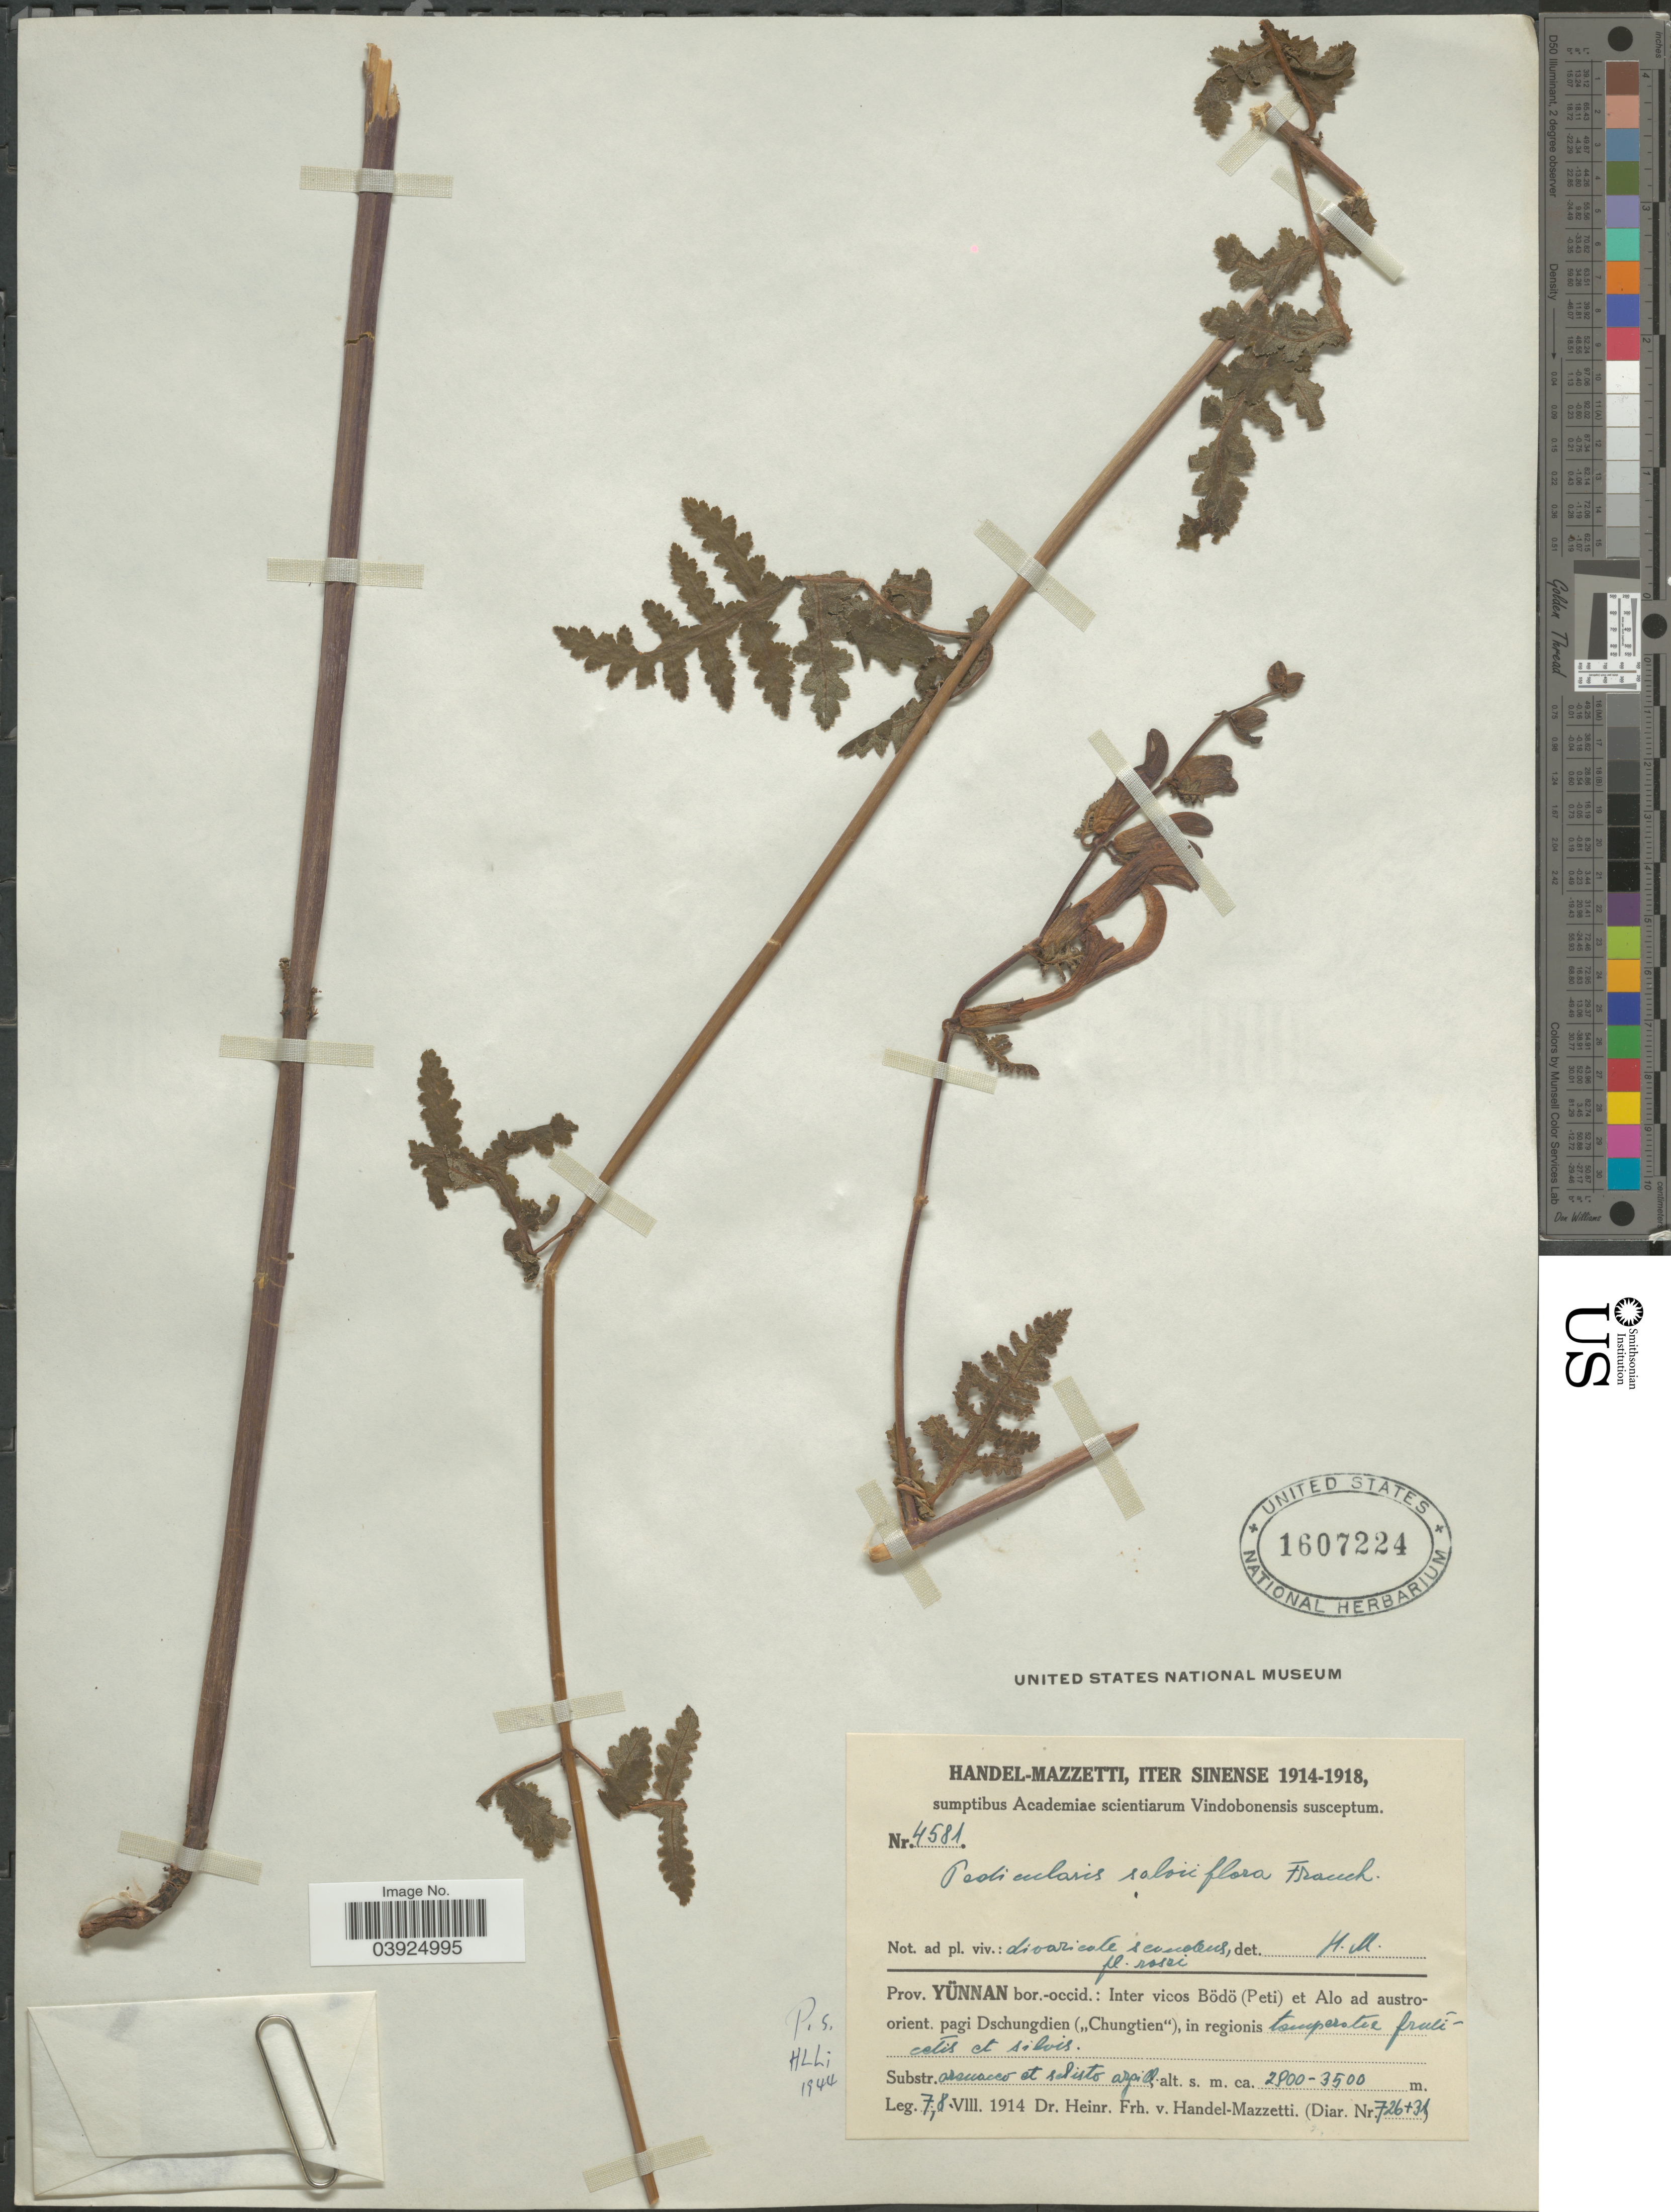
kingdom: Plantae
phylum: Tracheophyta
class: Magnoliopsida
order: Lamiales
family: Orobanchaceae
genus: Pedicularis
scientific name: Pedicularis salviiflora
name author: Franch.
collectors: H. Handel-Mazzetti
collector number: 4581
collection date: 1914-08-07/1914-08-08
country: China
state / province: Yunnan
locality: Prov. Yünnan Bor.-occid.: Inter vicos Bödö (Peti) et Alo ad austro-orient pagi Dschungdien ("Chungtien"), in regionis temperatie [interpreted] fruticetis et silvis.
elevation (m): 2800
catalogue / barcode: US 1607224